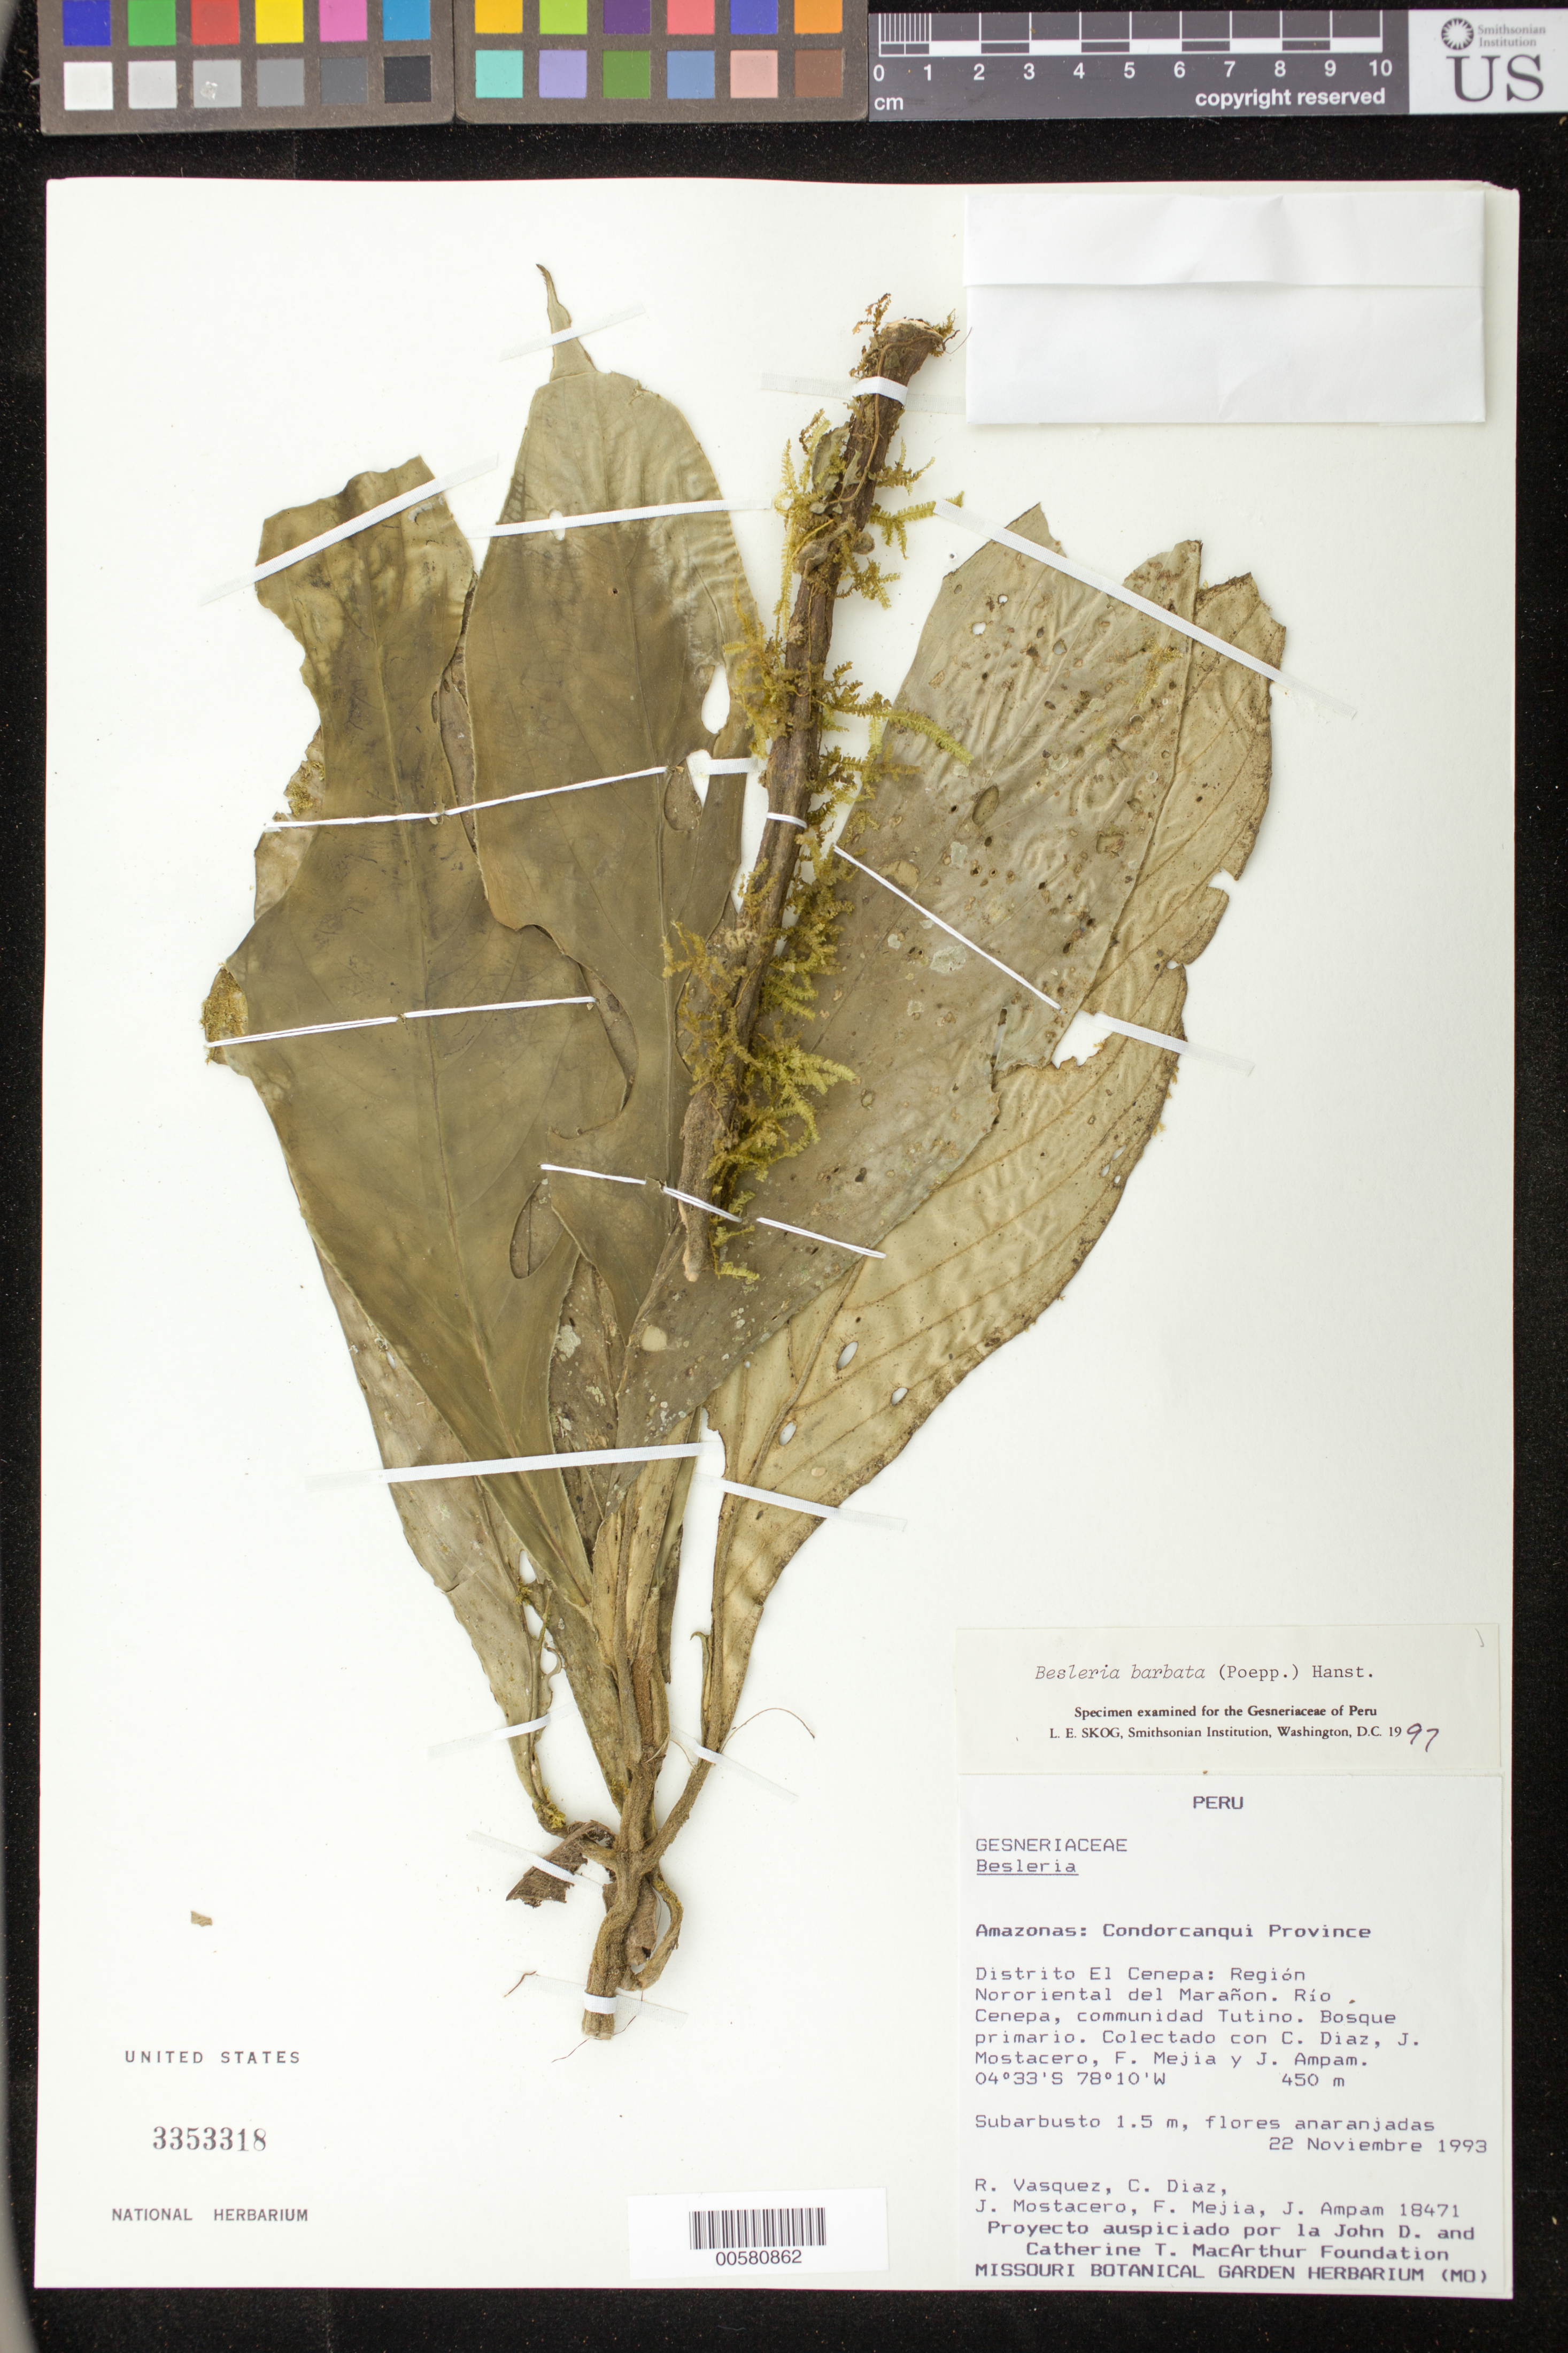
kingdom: Plantae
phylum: Tracheophyta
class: Magnoliopsida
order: Lamiales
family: Gesneriaceae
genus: Besleria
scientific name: Besleria barbata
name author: (Poepp.) Hanst.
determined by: Skog, Laurence E.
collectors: R. Vásquez, C. Díaz, J. Mostacero, F. Mejia & J. Ampam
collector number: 18471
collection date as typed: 22 Nov 1993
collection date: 1993-11-22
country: Peru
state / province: Amazonas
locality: Prov. Condorcanqui, dtto. El Cenepa: región nororiental del Marañon, Río Cenepa, communidad Tutino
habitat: Bosque primario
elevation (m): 450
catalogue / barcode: US 3353318